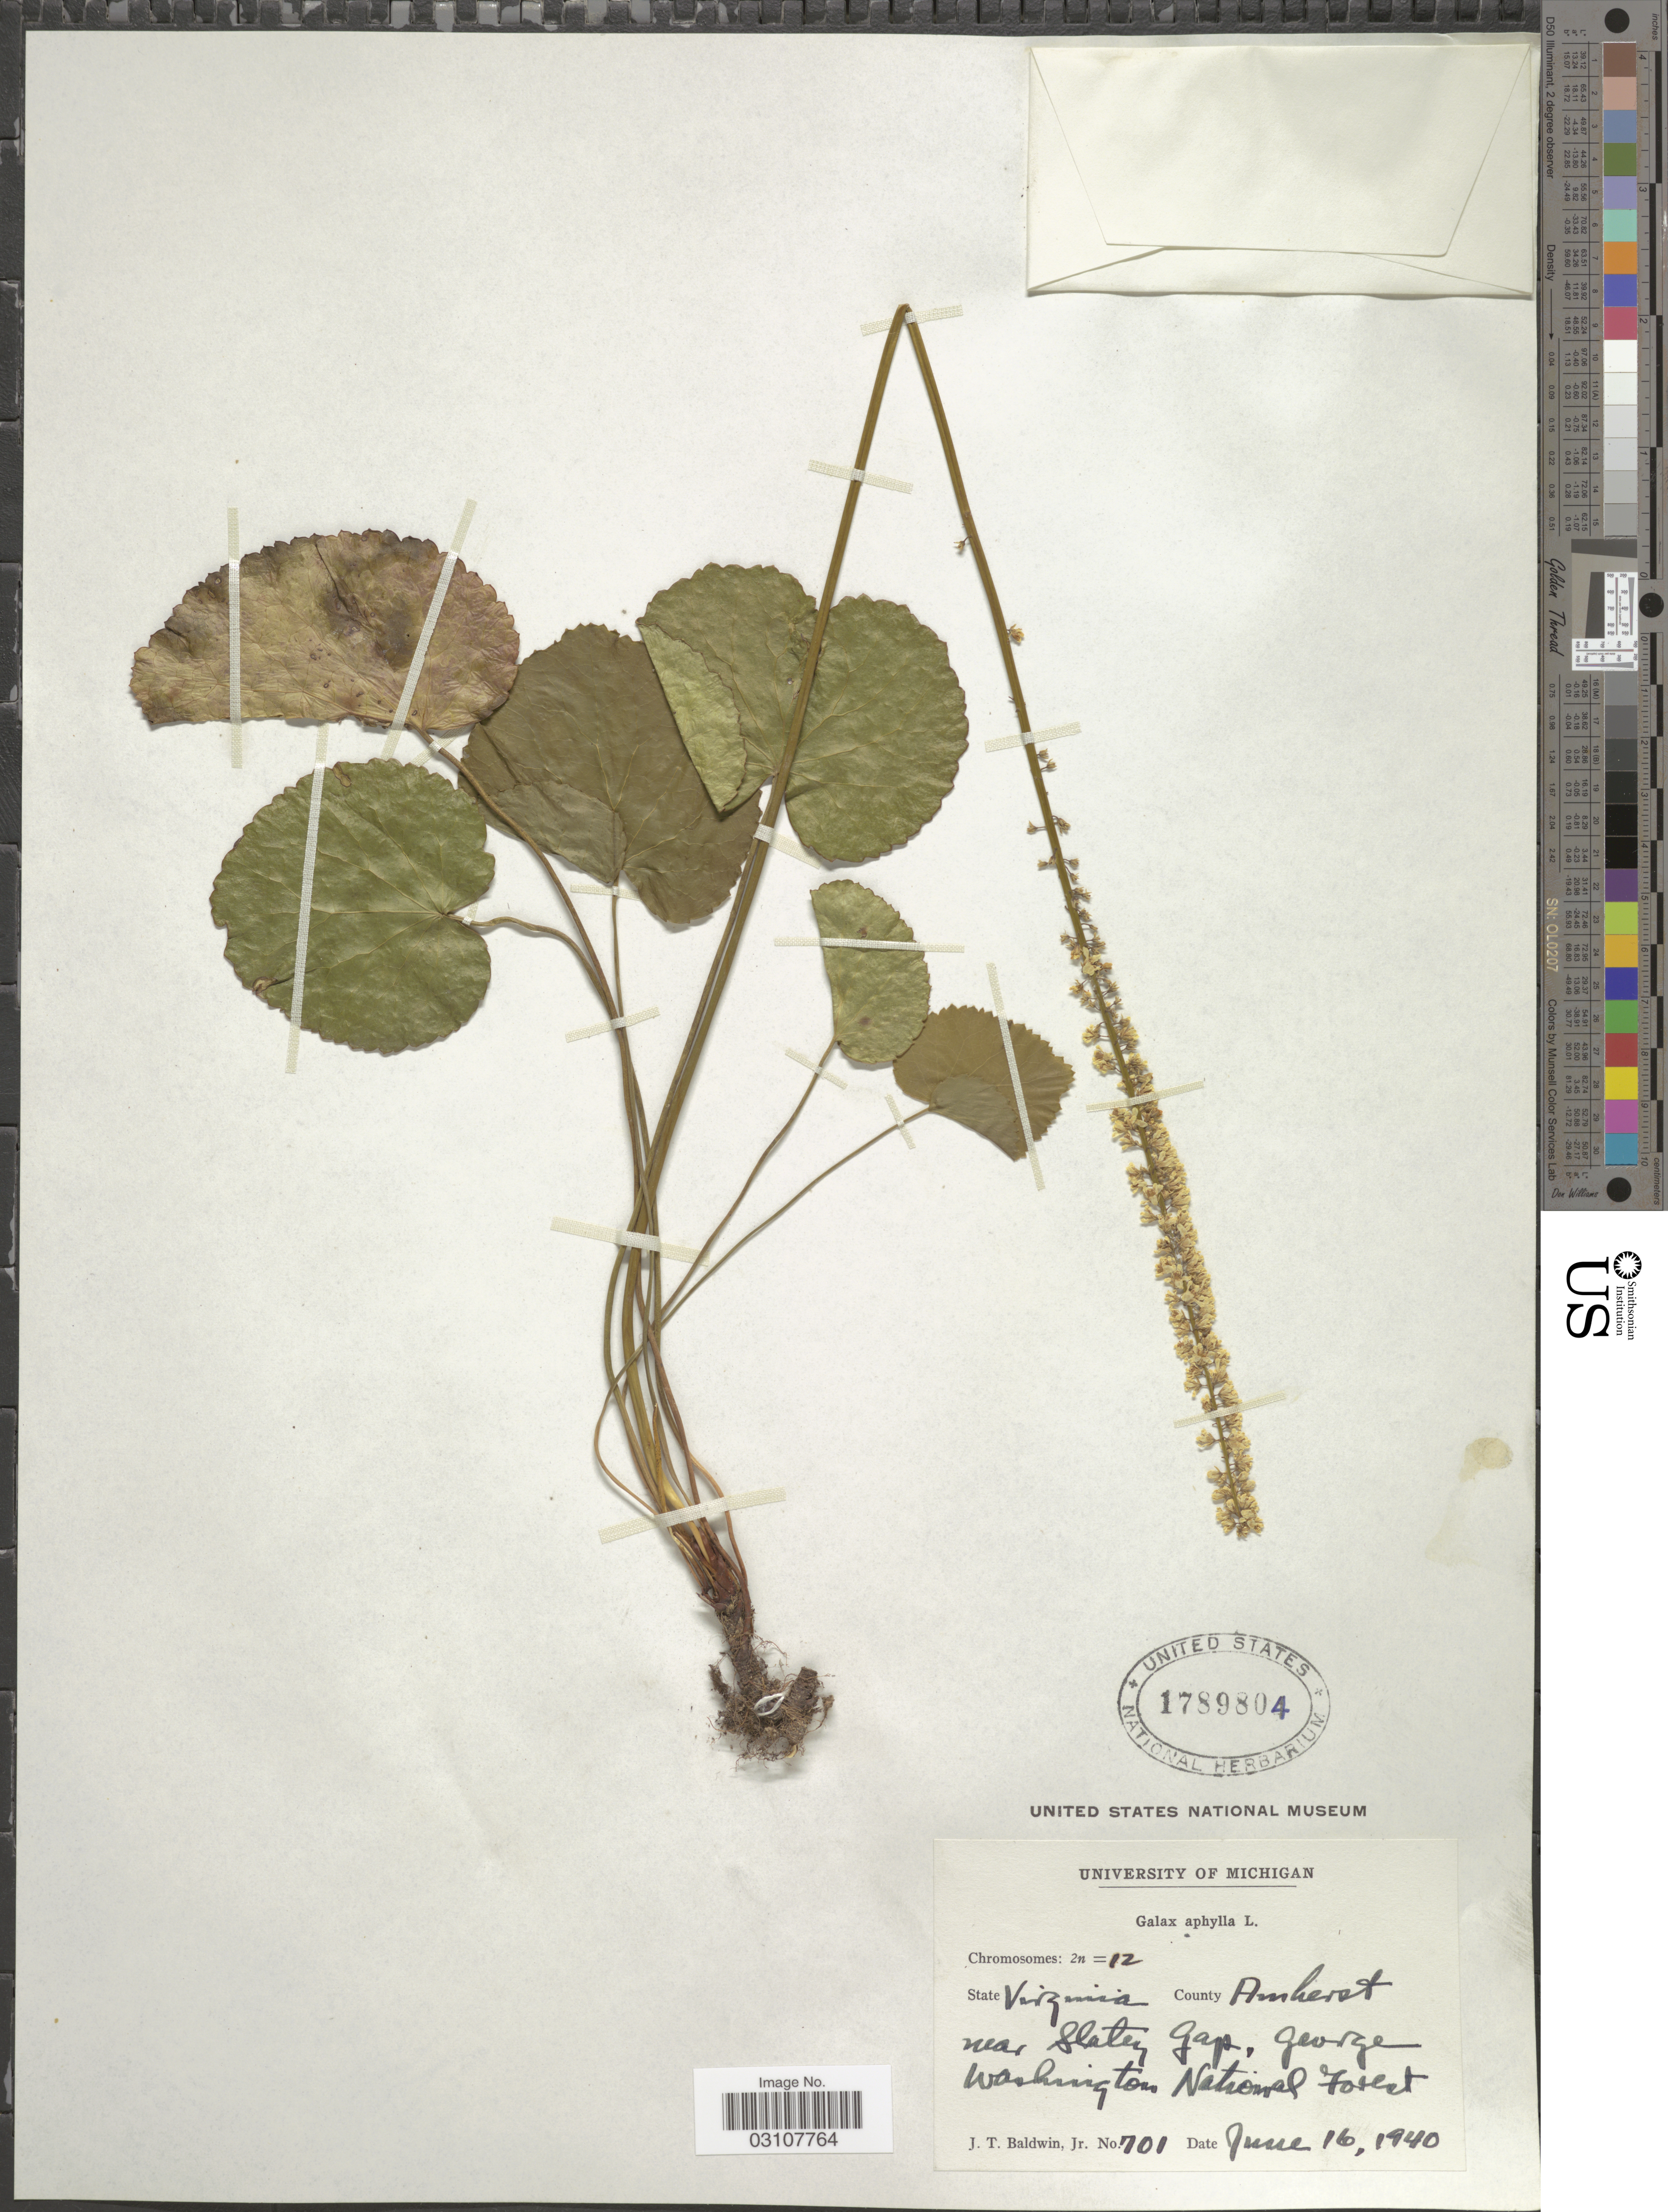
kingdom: Plantae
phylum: Tracheophyta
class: Magnoliopsida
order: Ericales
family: Diapensiaceae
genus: Galax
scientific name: Galax urceolata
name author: (Poir.) Brummitt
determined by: Gaynor, Michelle L., (FLAS), University of Florida (UNITED STATES)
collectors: J. T. Baldwin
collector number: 701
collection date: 1940-06-16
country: United States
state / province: Virginia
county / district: Amherst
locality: County Amherst. Near Slatey Gap, George Washington National Forest.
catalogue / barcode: US 1789804